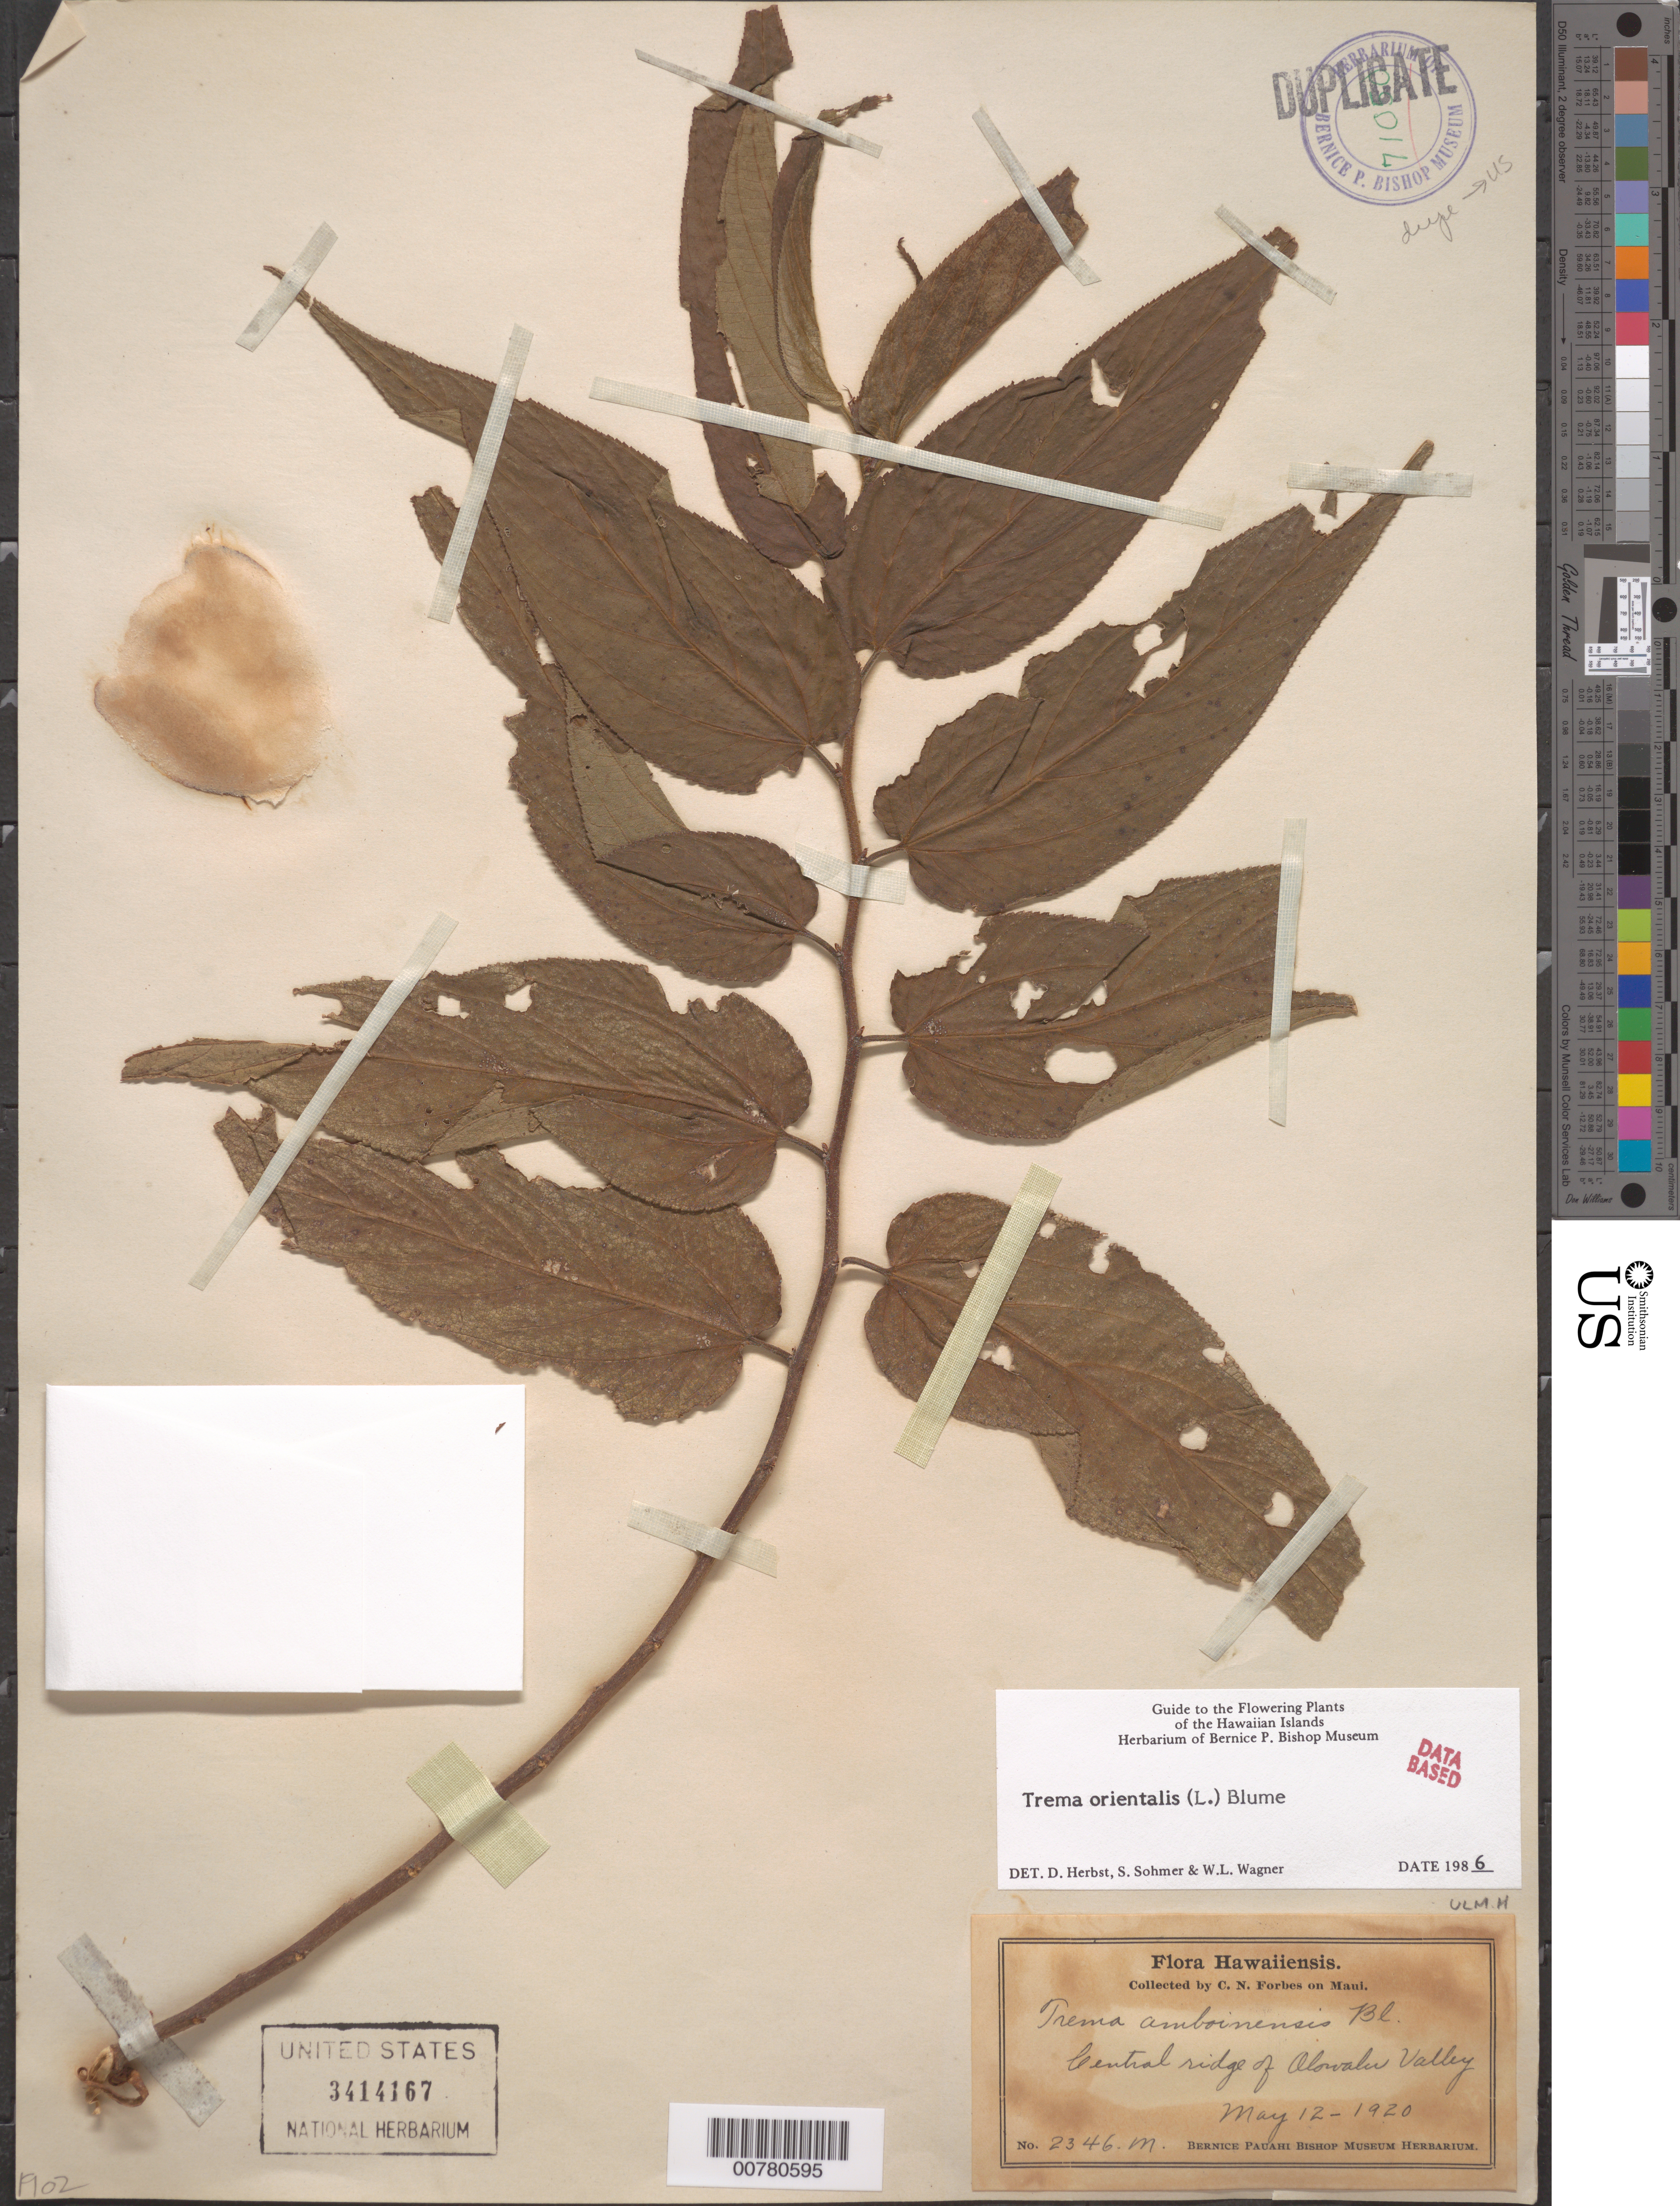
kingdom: Plantae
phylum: Tracheophyta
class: Magnoliopsida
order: Rosales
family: Cannabaceae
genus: Trema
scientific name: Trema orientale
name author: (L.) Blume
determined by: Wagner, W. L.; Herbst, D. R.; Sohmer, S. H.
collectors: C. N. Forbes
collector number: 2346.M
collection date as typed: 12 May 1920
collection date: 1920-05-12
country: United States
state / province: Hawaii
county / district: Maui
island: Maui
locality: Central ridge of Olowalu Valley.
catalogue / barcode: US 3414167